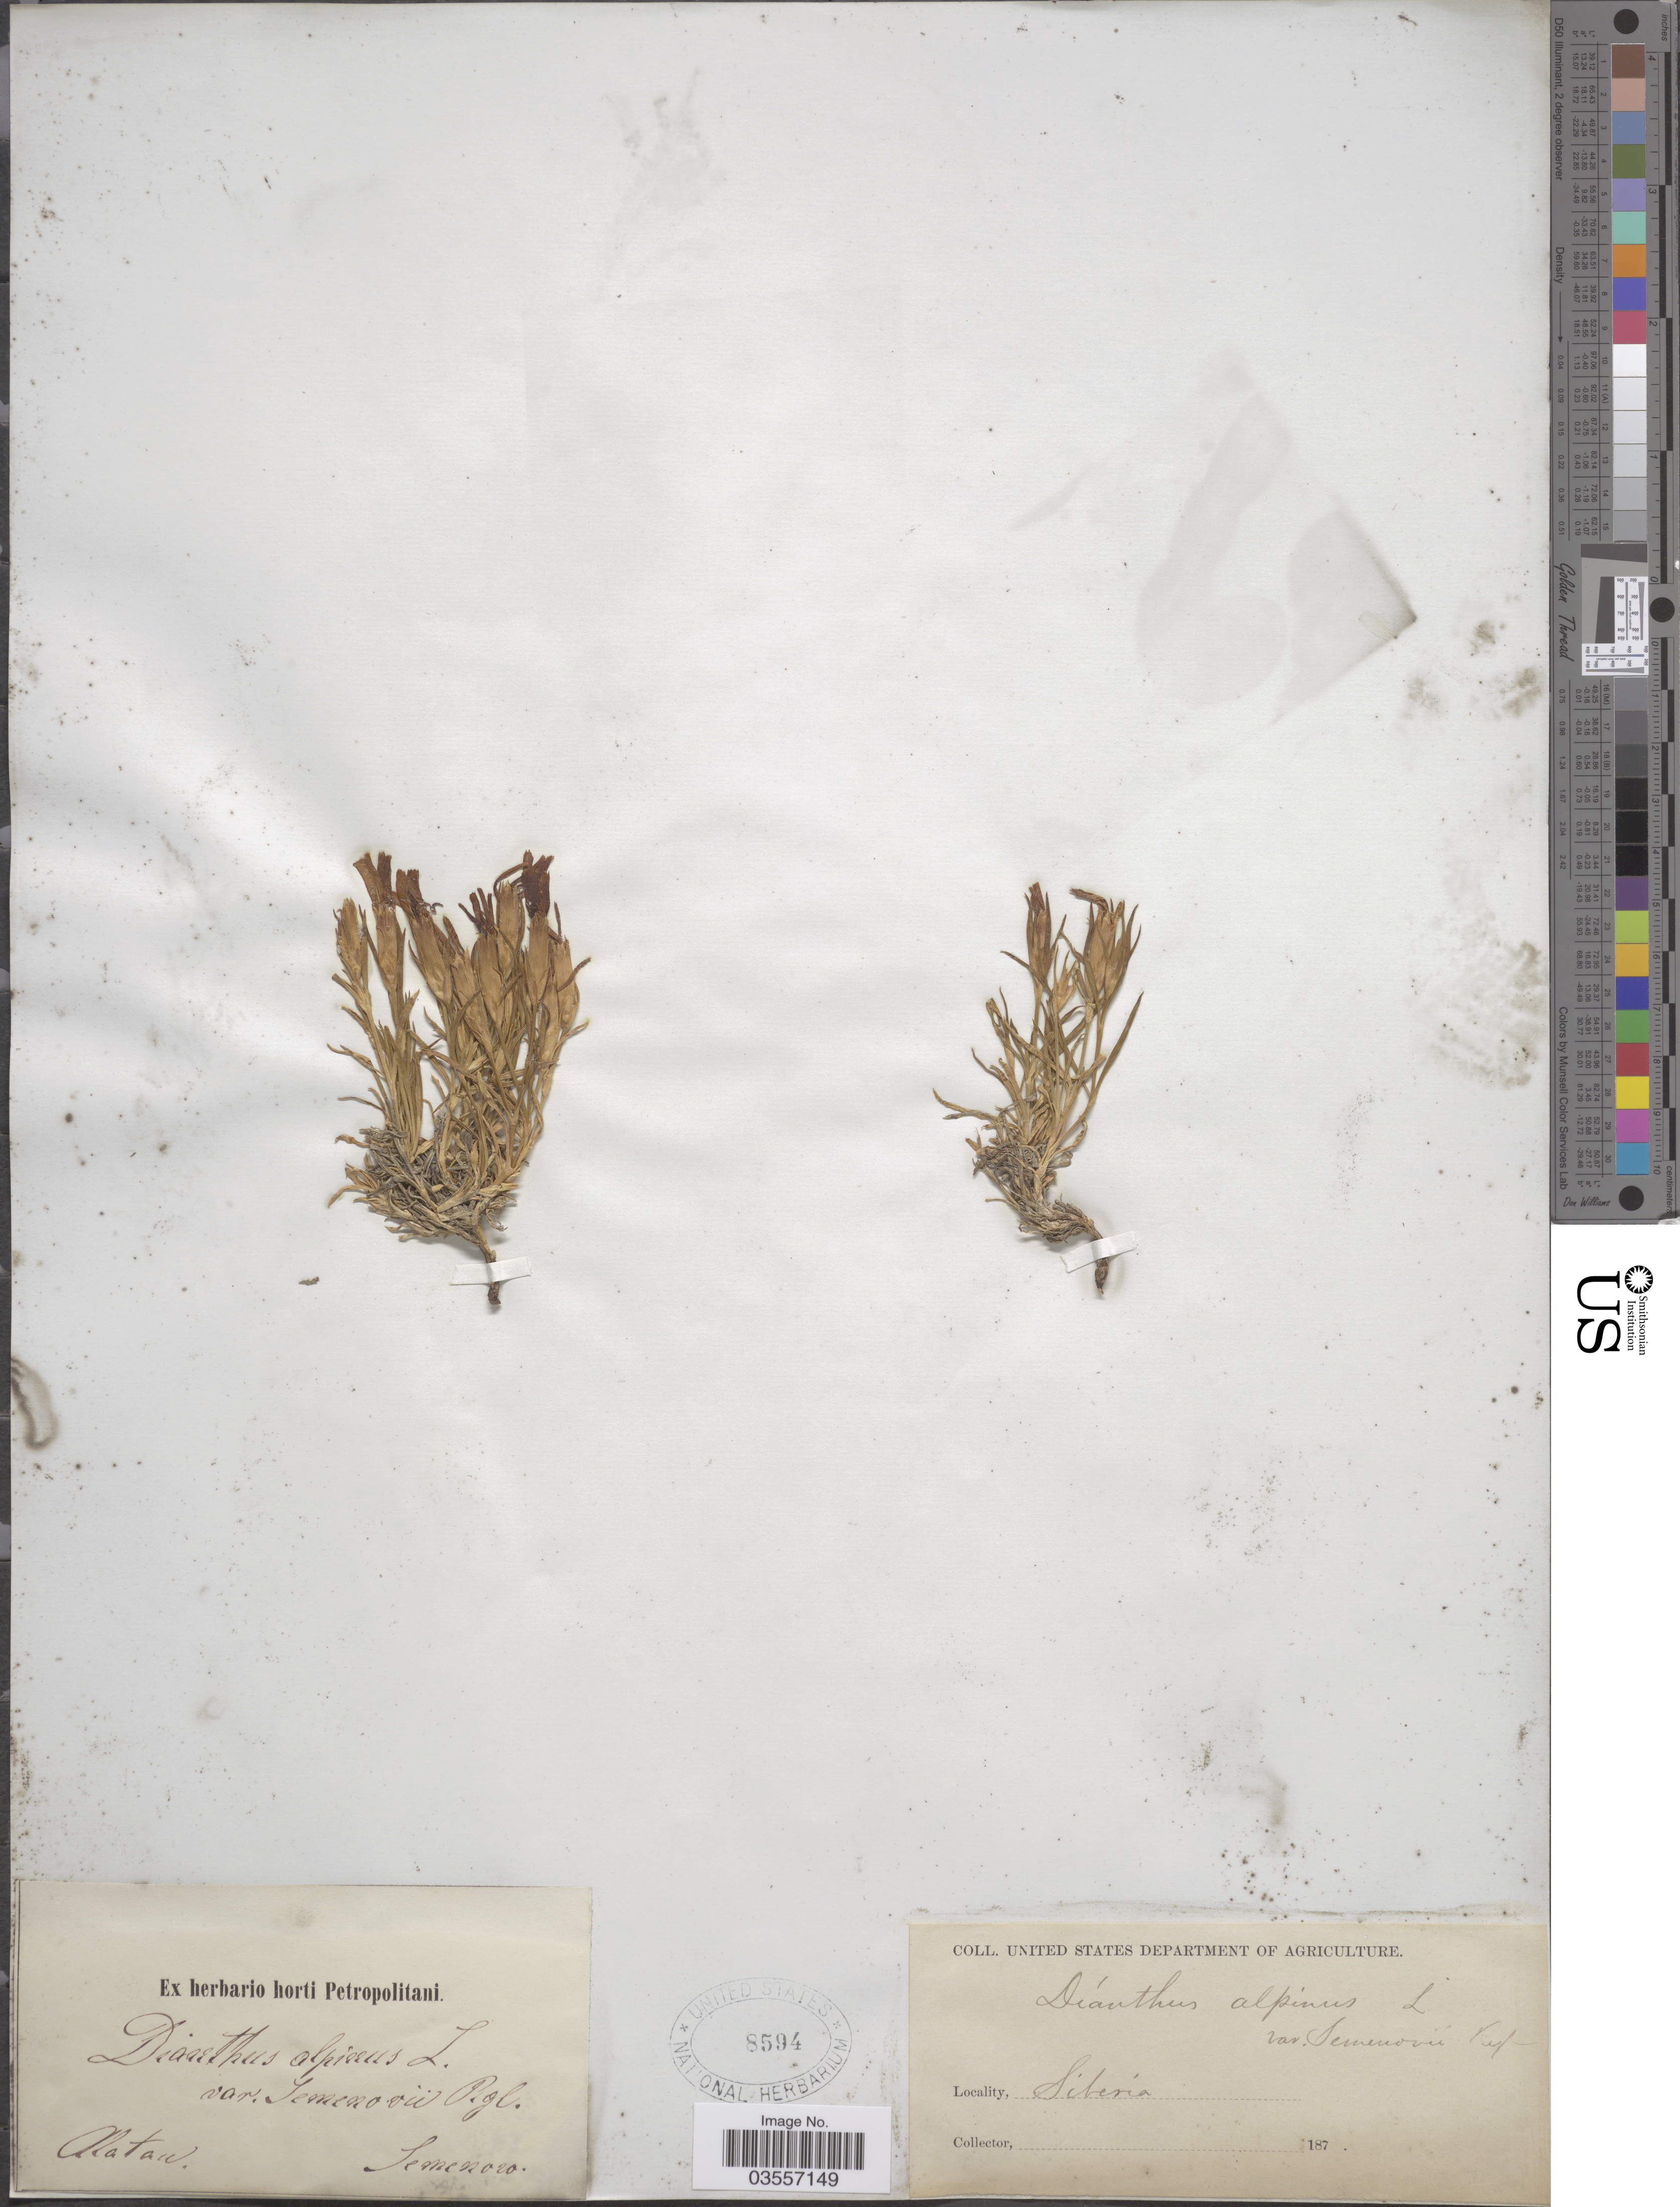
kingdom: Plantae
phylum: Tracheophyta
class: Magnoliopsida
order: Caryophyllales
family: Caryophyllaceae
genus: Dianthus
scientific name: Dianthus alpinus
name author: L.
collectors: P. P. Semenov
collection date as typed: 187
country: Russian Federation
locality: Alatau. Siberia.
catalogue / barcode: US 8594